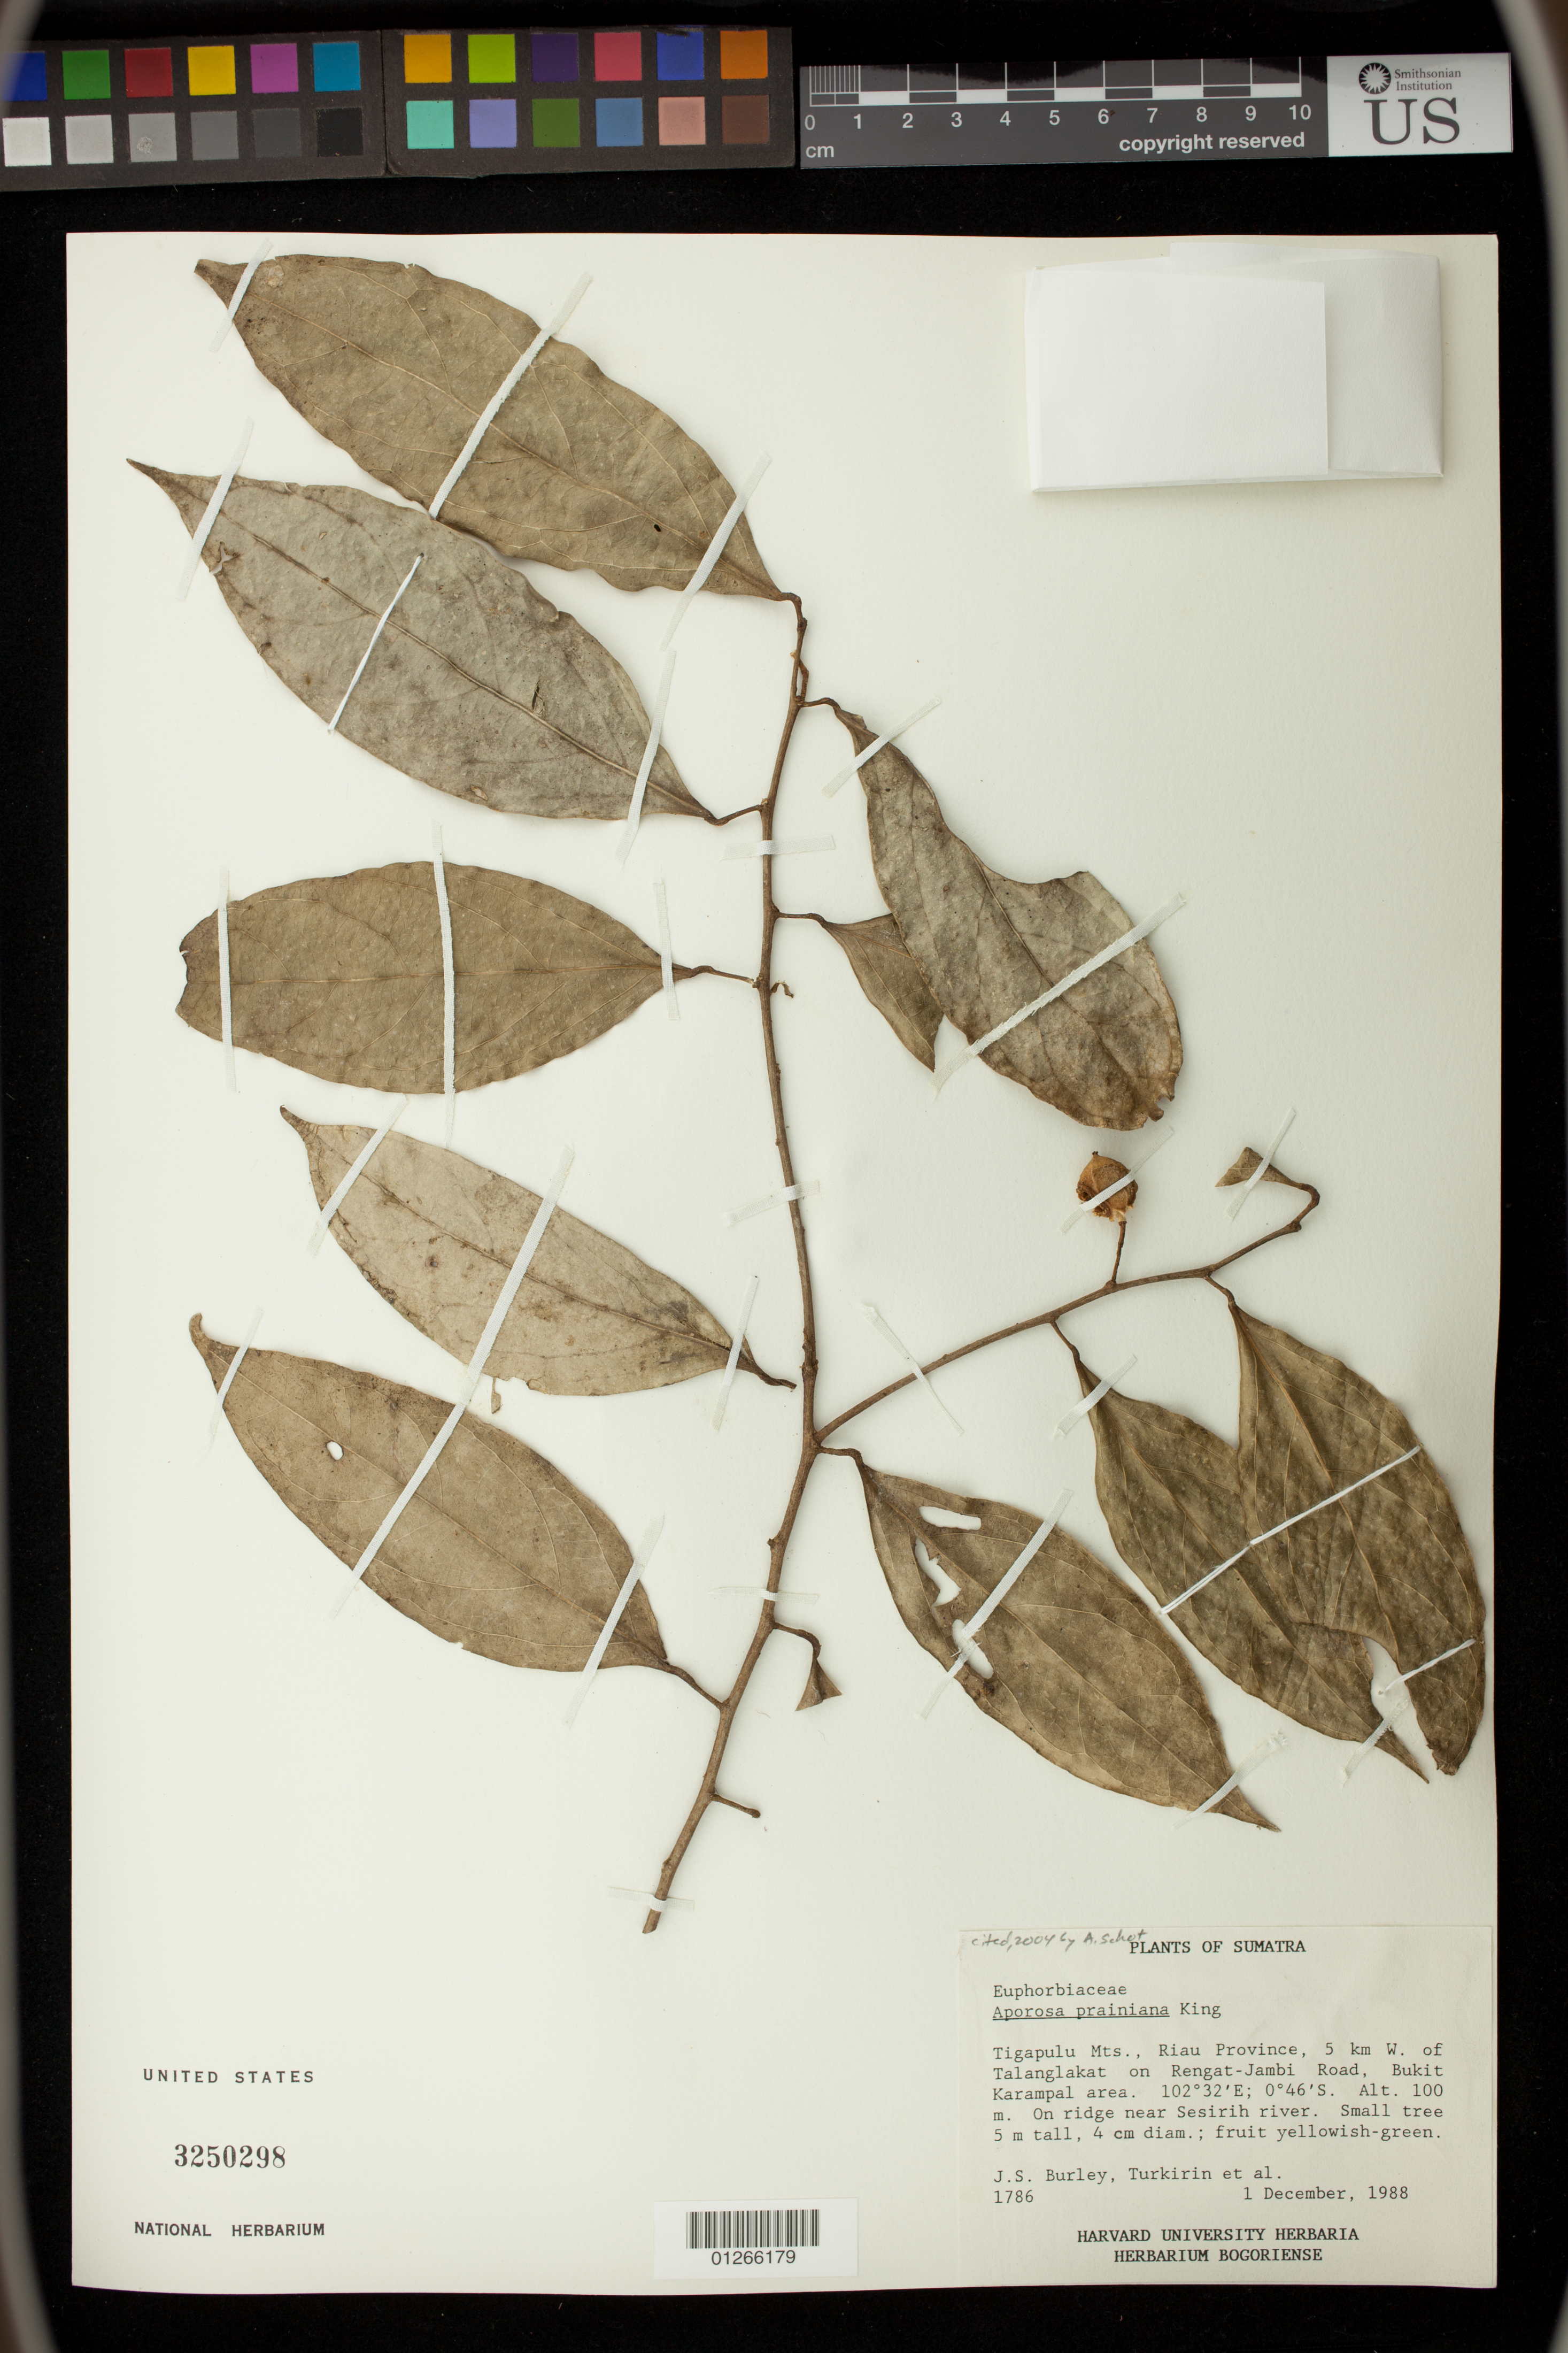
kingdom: Plantae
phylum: Tracheophyta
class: Magnoliopsida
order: Malpighiales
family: Phyllanthaceae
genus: Aporosa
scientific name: Aporosa prainiana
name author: R.M. King & Gamble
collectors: J. S. Burley & -. Turkirin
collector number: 1786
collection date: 1988-12-01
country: Indonesia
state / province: Sumatra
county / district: Riau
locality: Tigapulu Mts., 5 km W. of Talanglakat on Rengat-Jambi Road, Bukit Karampal area.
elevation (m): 100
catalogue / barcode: US 3250298